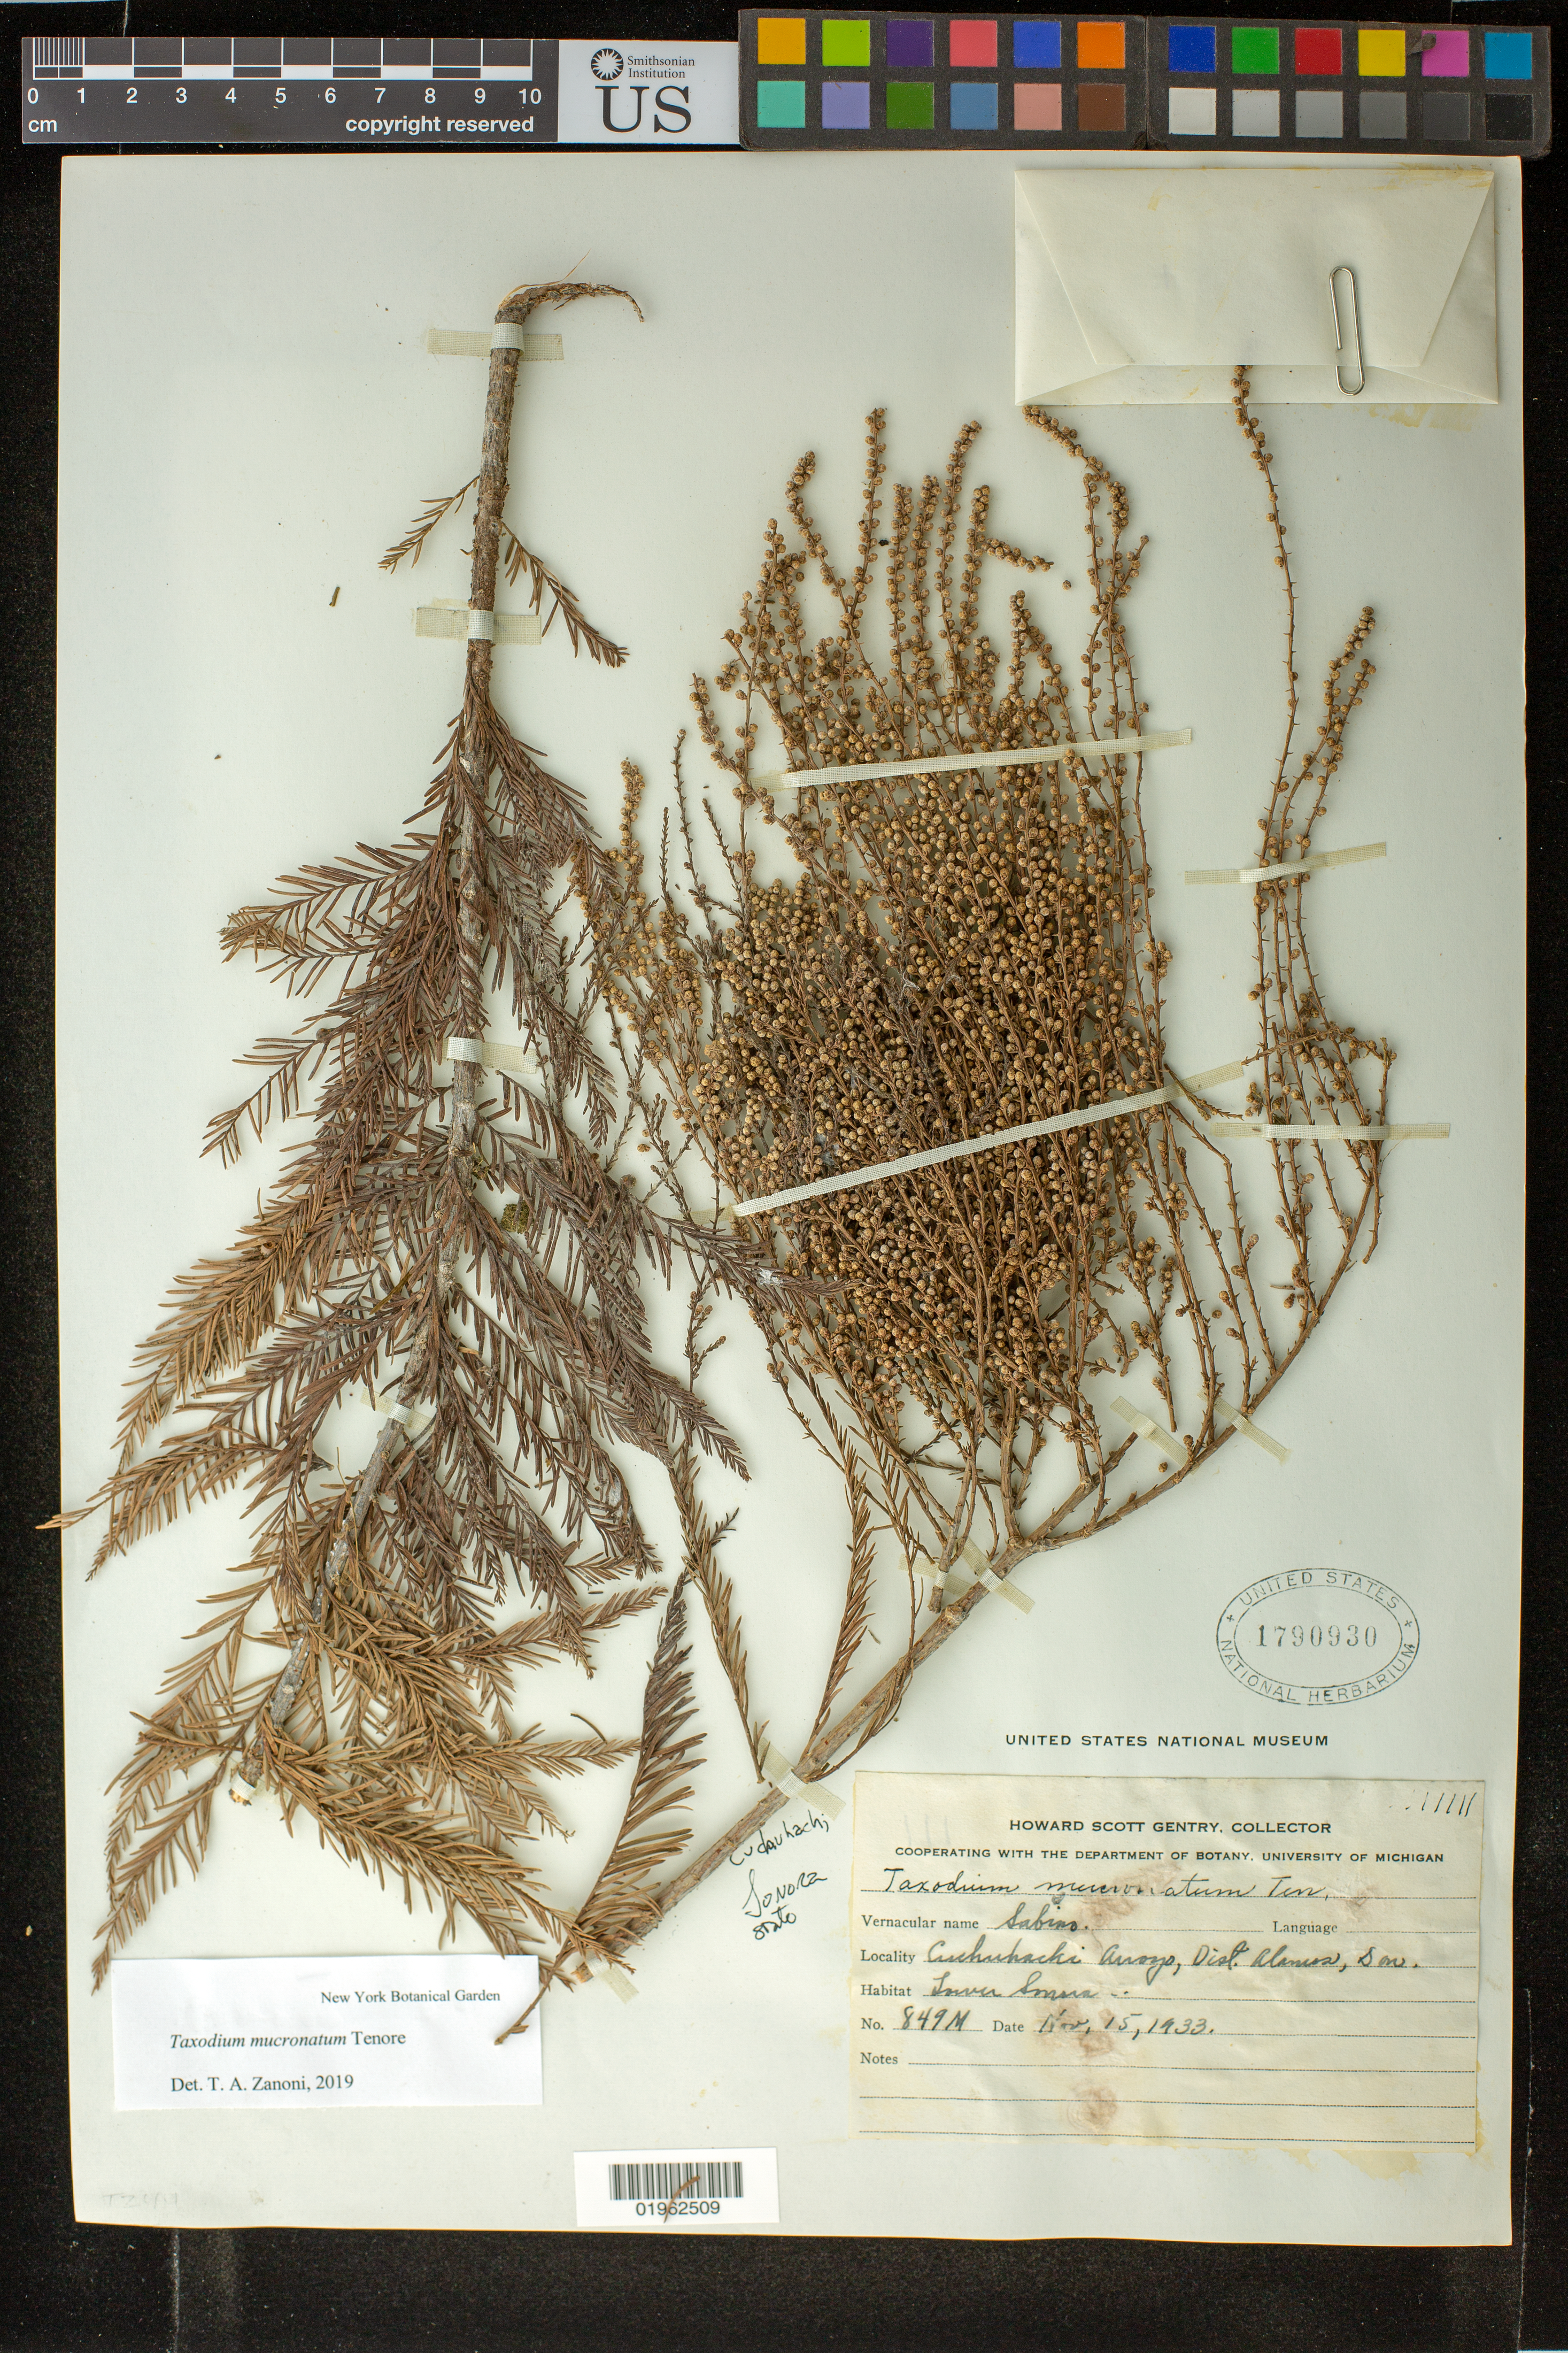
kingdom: Plantae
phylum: Tracheophyta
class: Pinopsida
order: Pinales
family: Cupressaceae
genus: Taxodium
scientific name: Taxodium mucronatum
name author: Ten.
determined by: Zanoni, T. A., (NY), New York Botanical Garden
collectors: H. S. Gentry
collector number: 849M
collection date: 1933-11-15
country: Mexico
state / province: Sonora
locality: Cuchubachi arroyo, Dist. Alama, Son.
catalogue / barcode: US 1790930